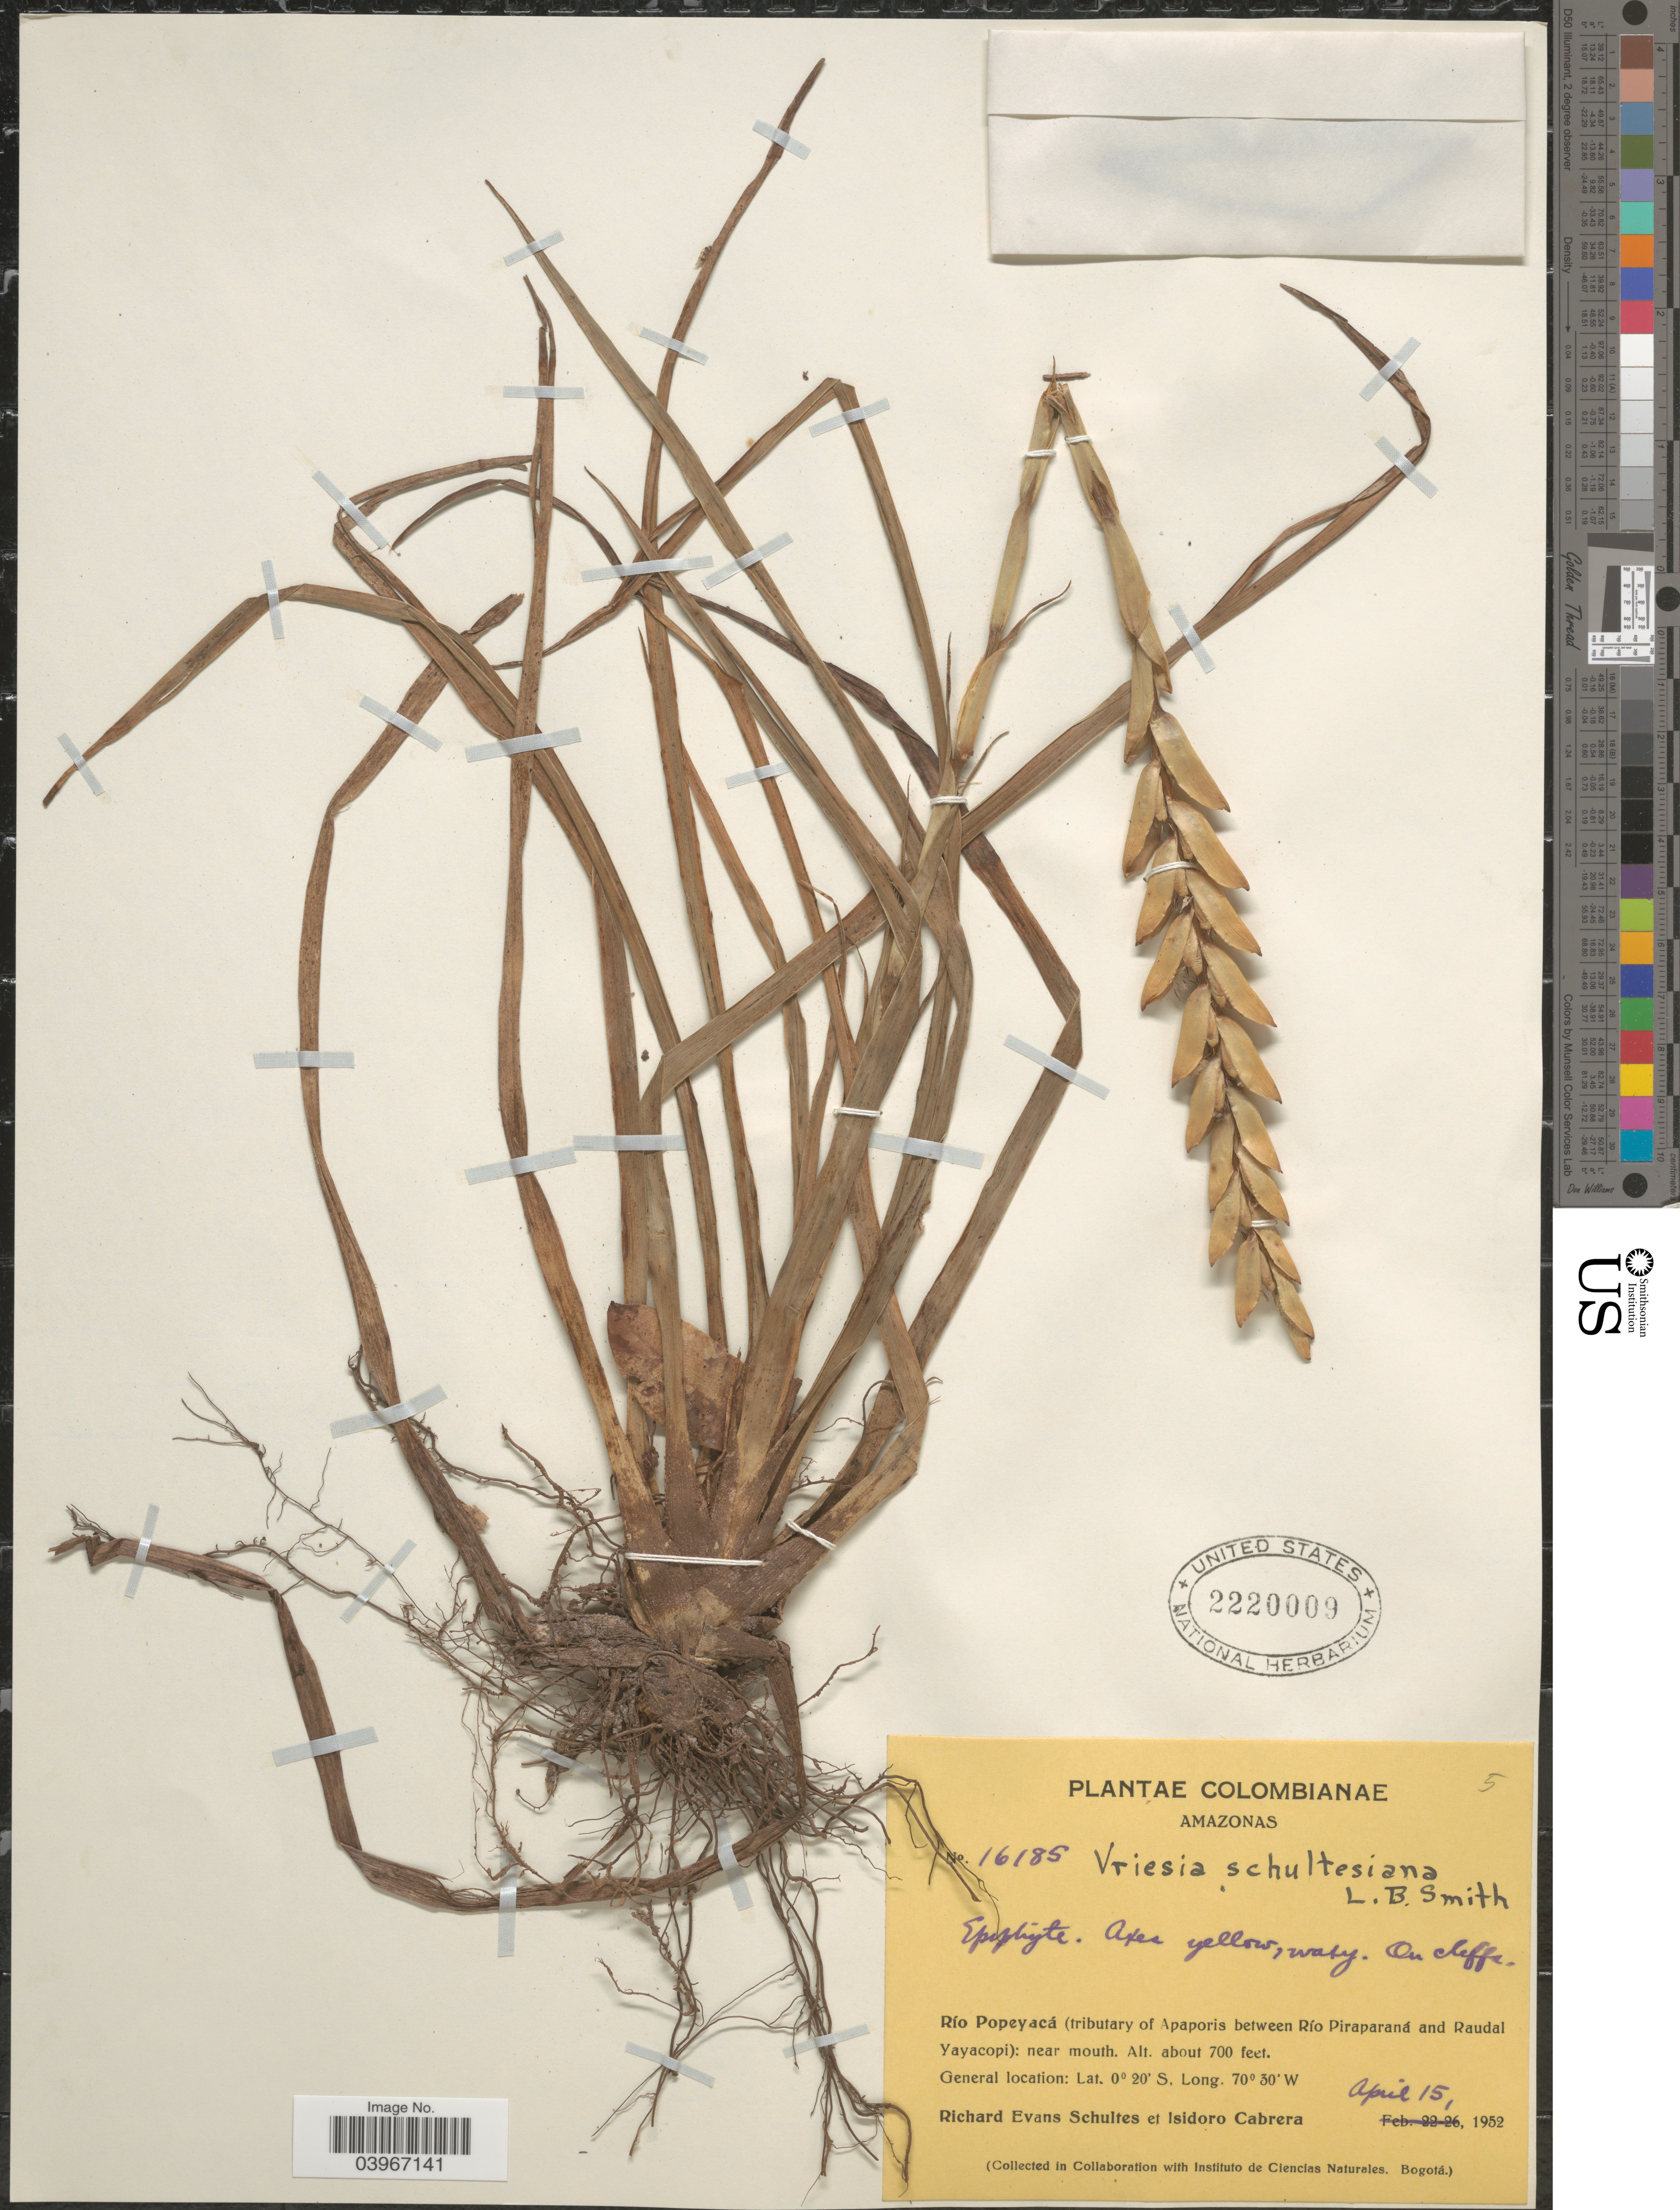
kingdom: Plantae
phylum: Tracheophyta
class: Liliopsida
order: Poales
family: Bromeliaceae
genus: Vriesea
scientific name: Vriesea schultesiana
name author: L.B. Sm. in R.E. Schult.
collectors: R. E. Schultes & I. Cabrera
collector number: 16185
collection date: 1952-04-15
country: Colombia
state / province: Amazônas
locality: Río Popeyacá (tributary of Apaporis between Río Piraparaná and Raudal Yayacopi): near mouth.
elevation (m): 213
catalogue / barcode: US 2220009